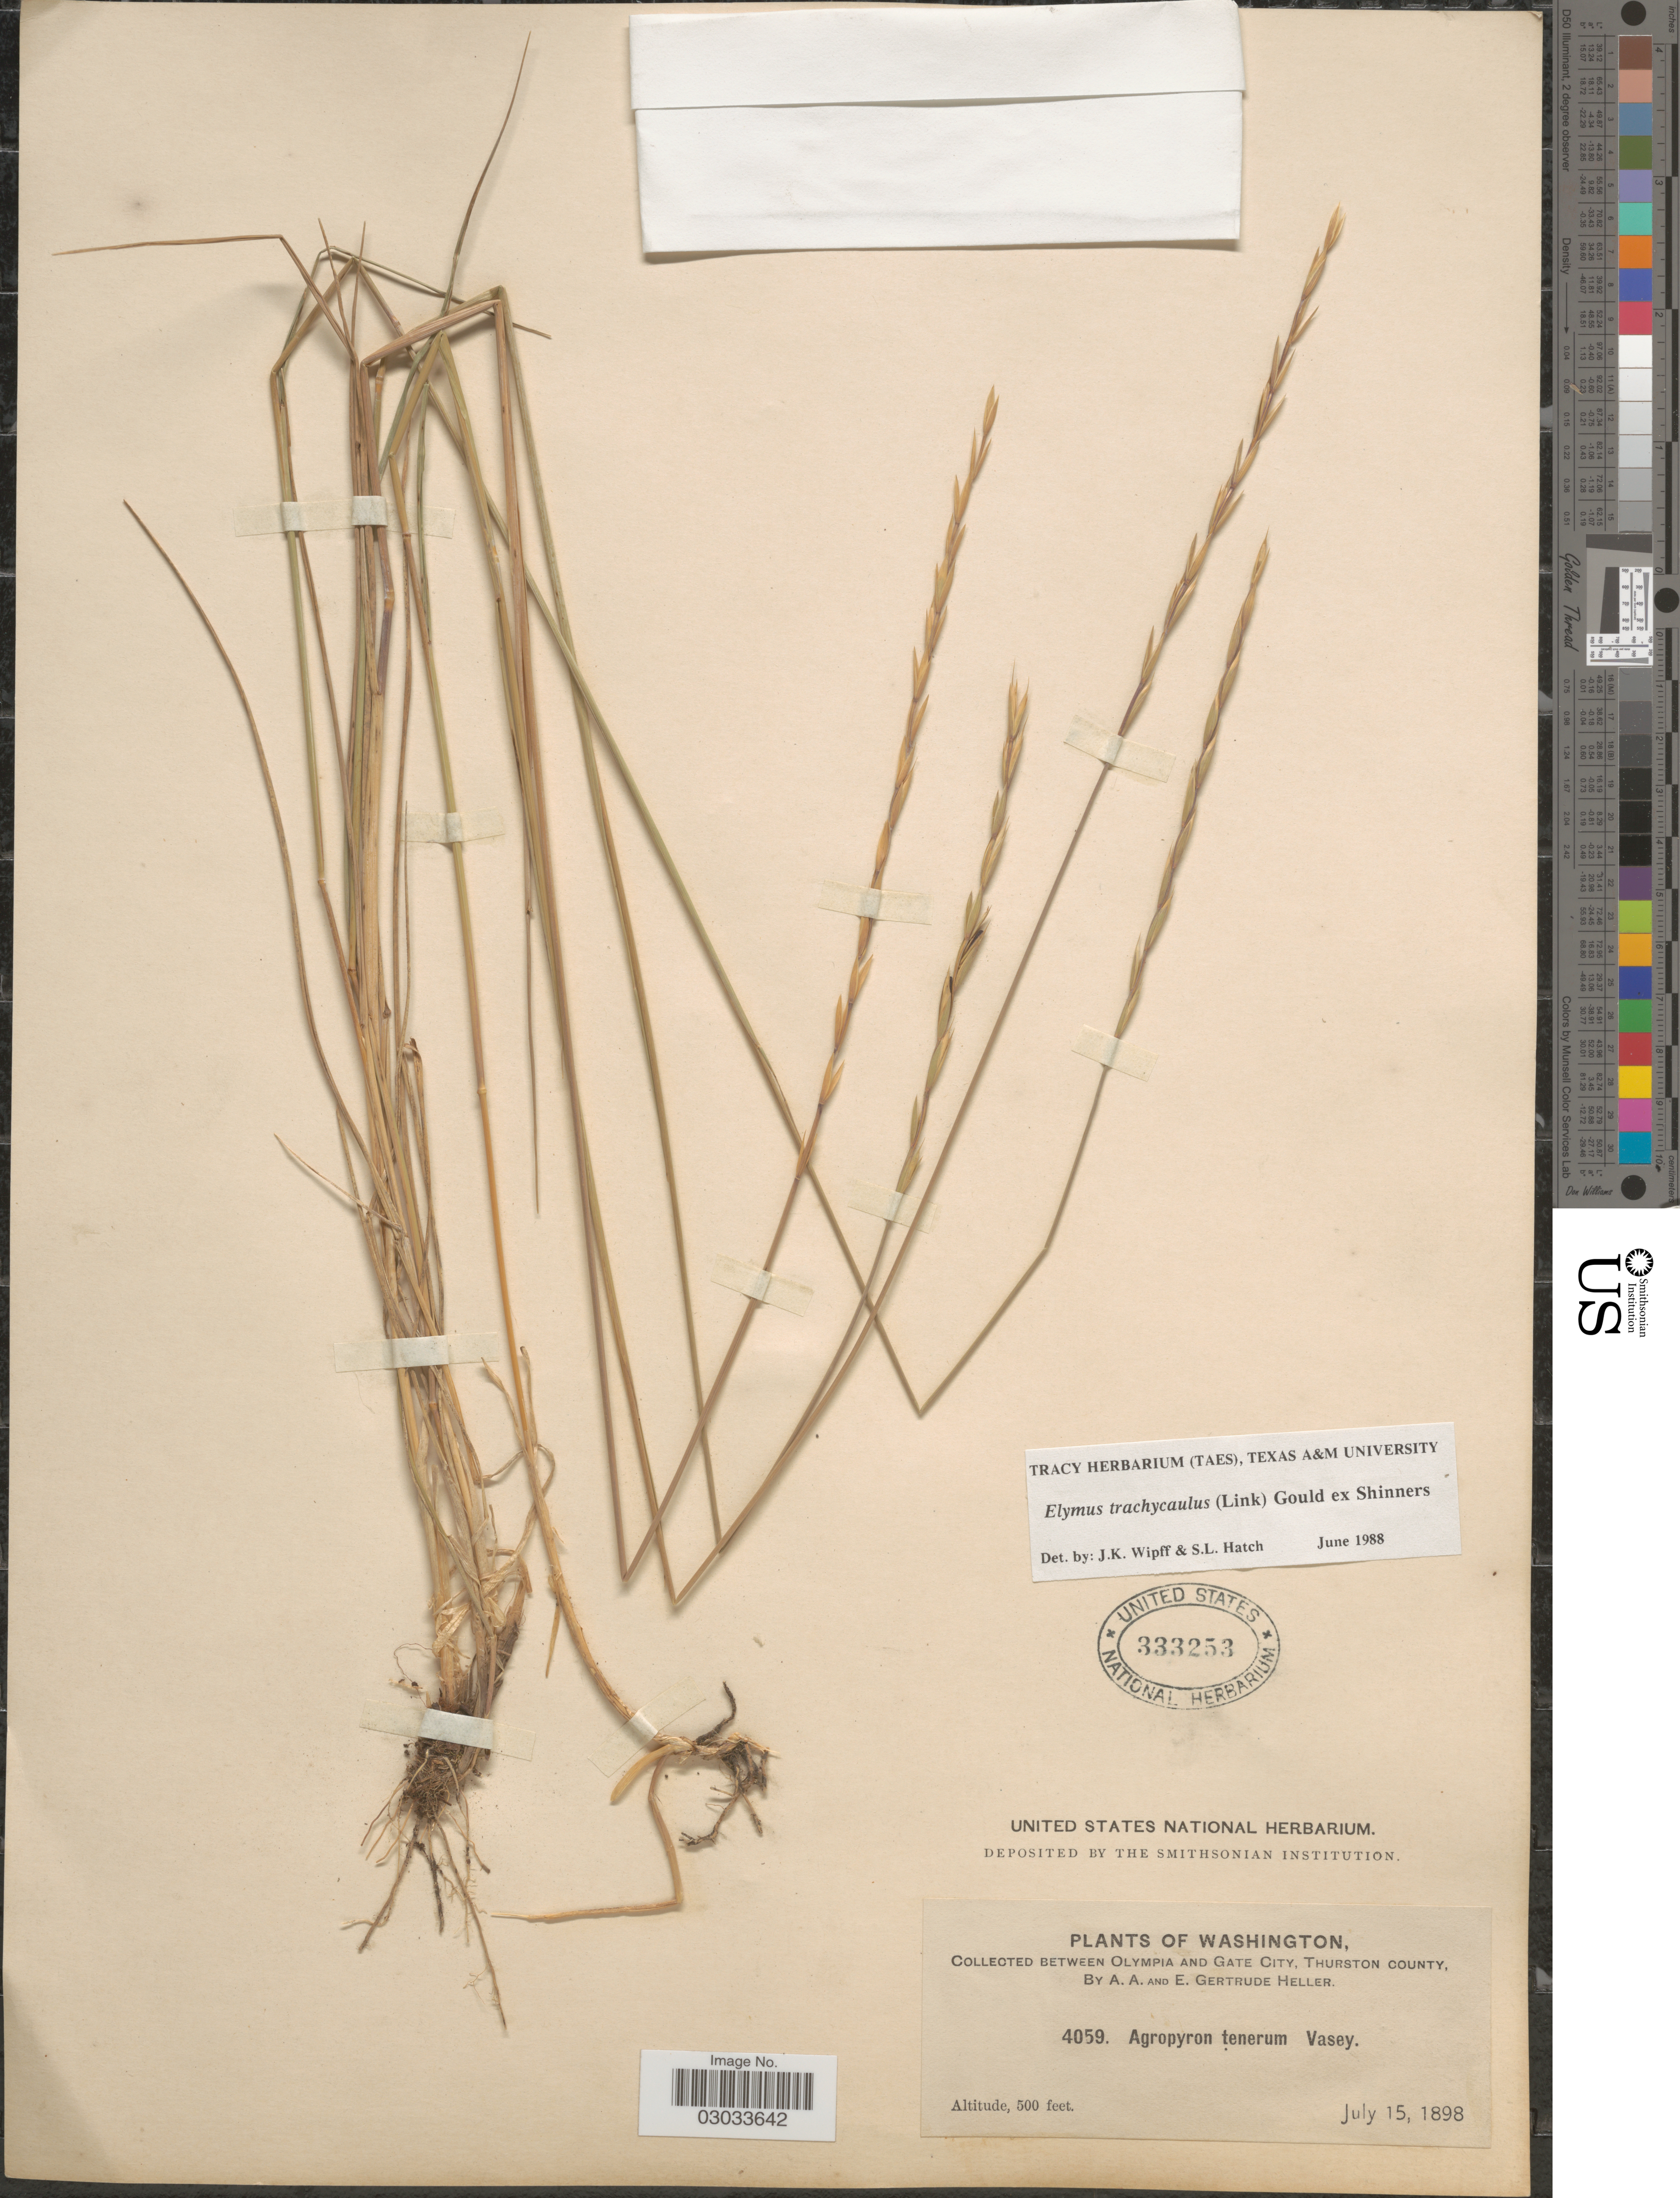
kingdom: Plantae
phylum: Tracheophyta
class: Liliopsida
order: Poales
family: Poaceae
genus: Elymus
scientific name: Elymus trachycaulus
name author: (Link) Gould ex Shinners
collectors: A. A. Heller & E. G. Heller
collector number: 4059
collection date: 1898-07-15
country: United States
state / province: Washington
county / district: Thurston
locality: Between Olympia and Gate City, Thurston county.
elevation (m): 152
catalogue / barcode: US 333253